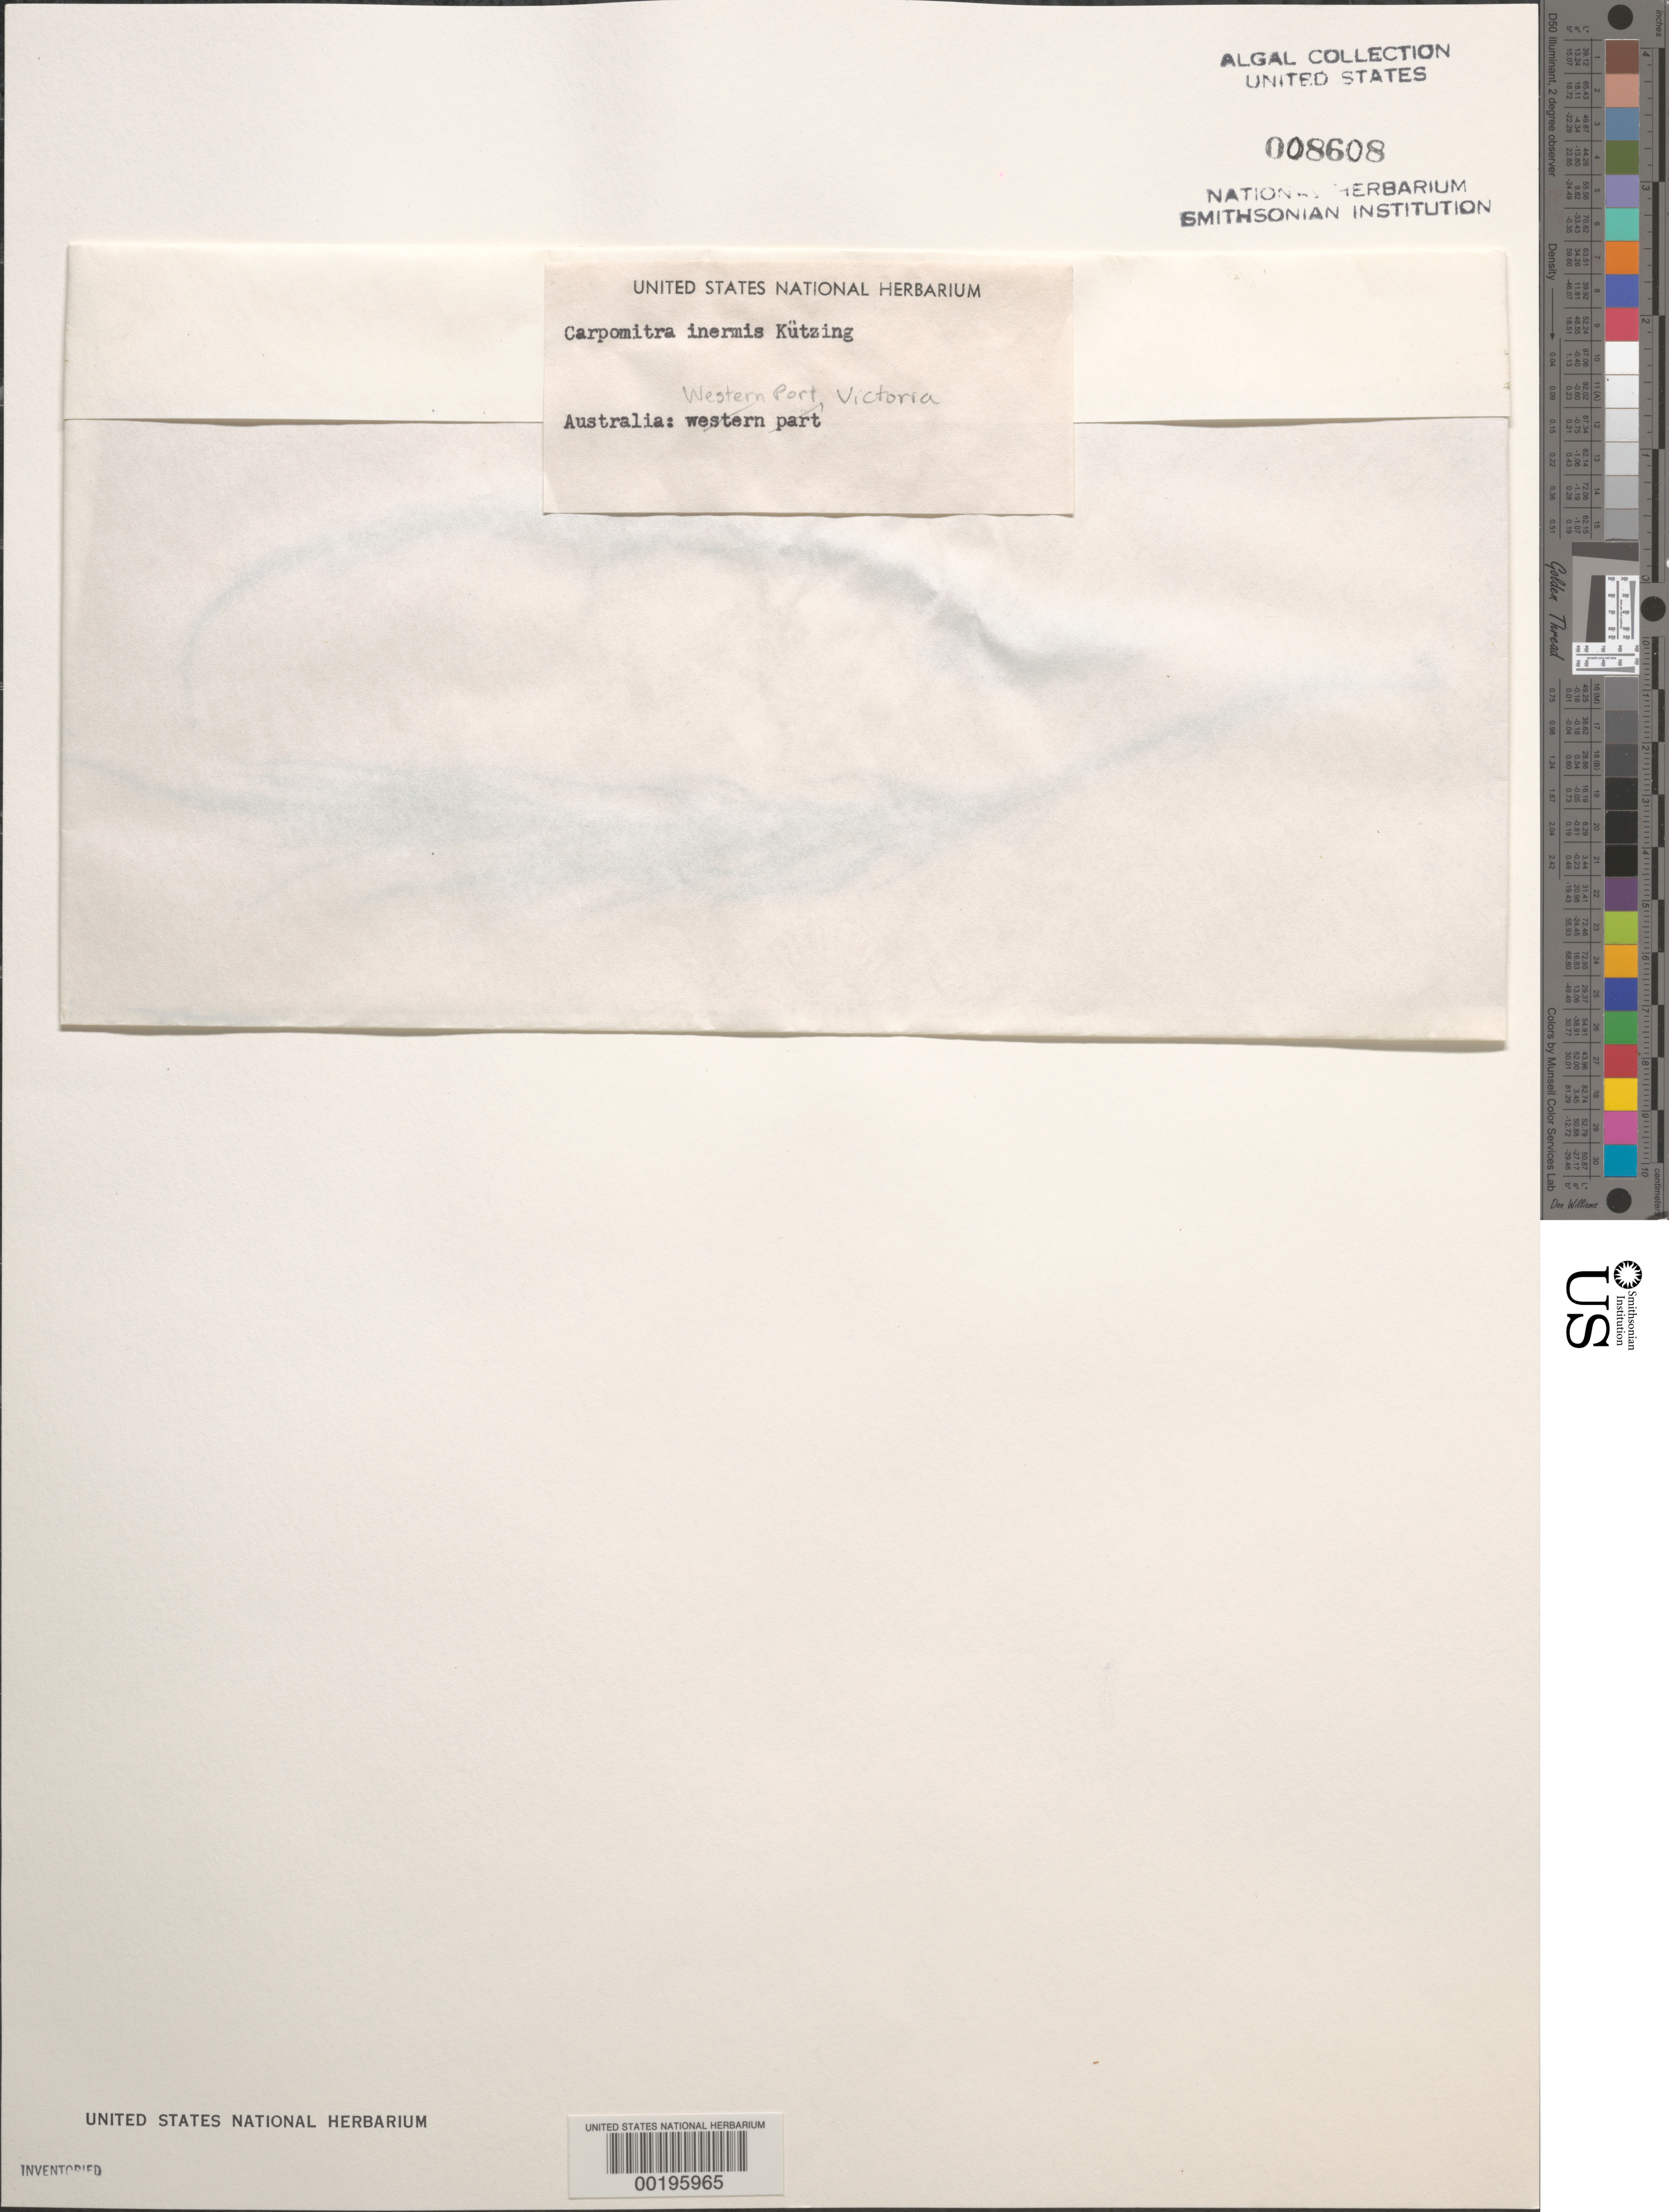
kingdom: Chromista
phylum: Ochrophyta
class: Phaeophyceae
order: Sporochnales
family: Sporochnaceae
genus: Perithalia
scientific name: Perithalia caudata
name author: (Labillardière) Womersley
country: Australia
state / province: Victoria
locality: Western Port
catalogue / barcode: US 8608